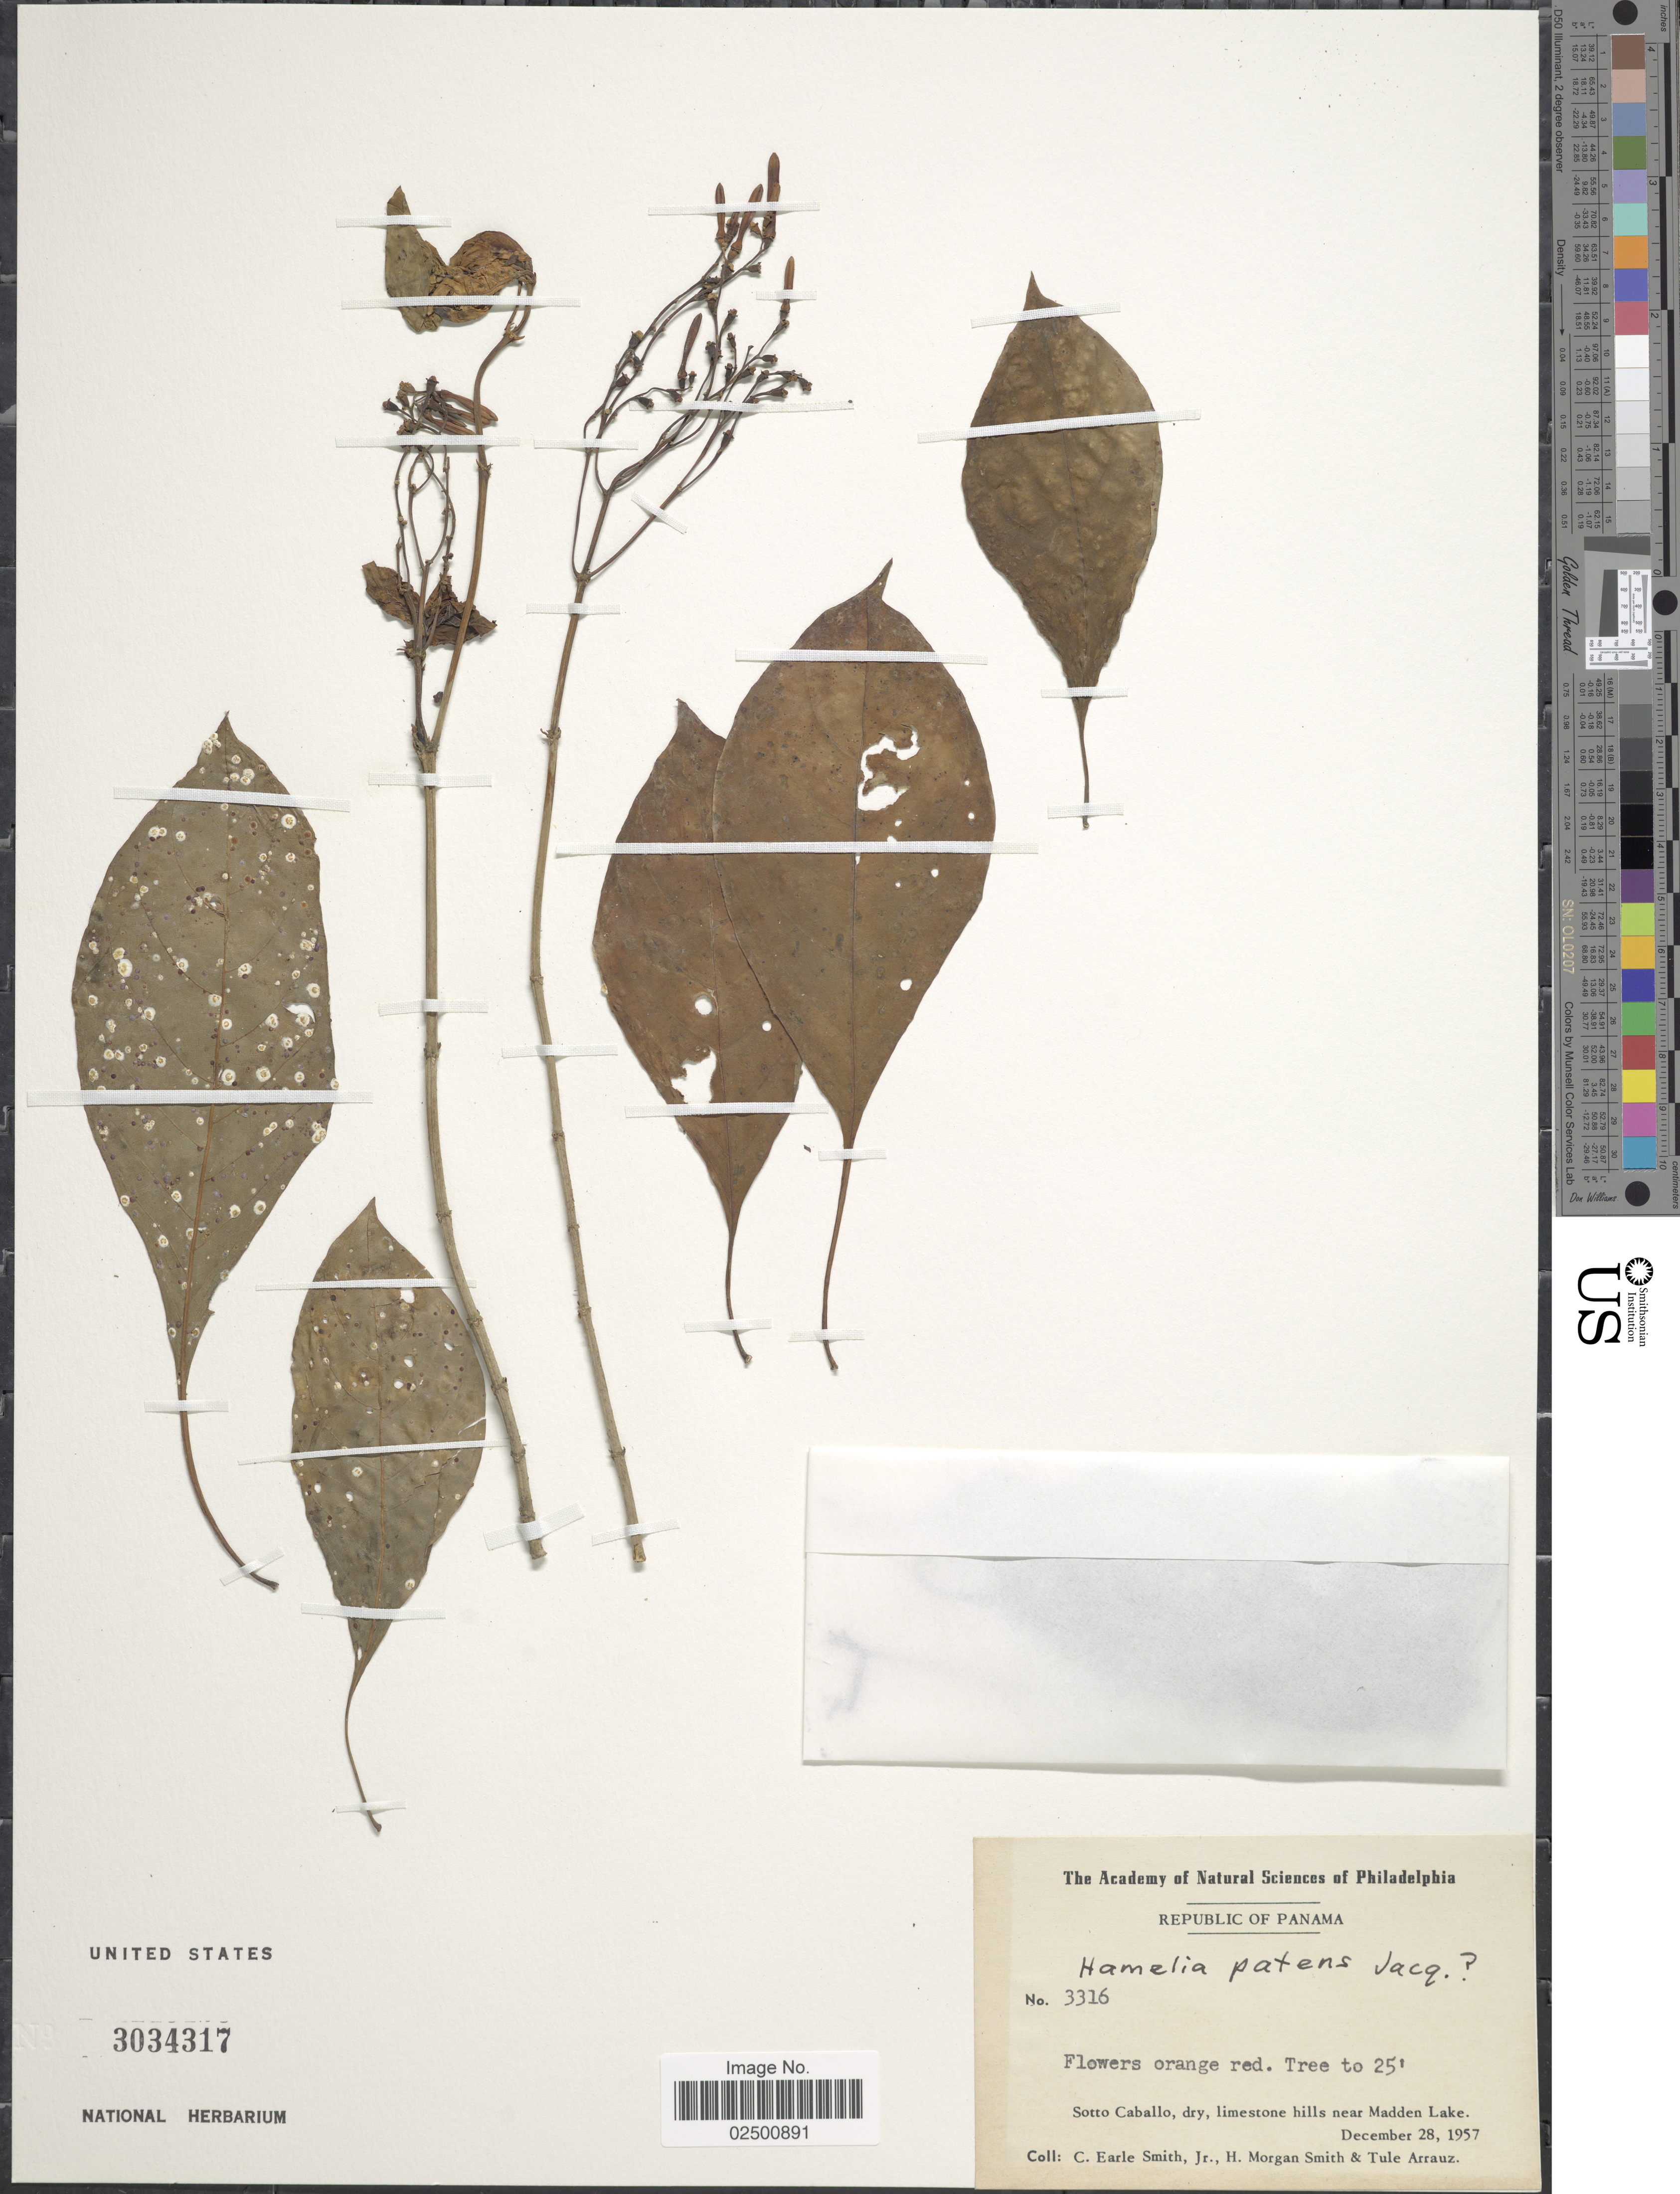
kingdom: Plantae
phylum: Tracheophyta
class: Magnoliopsida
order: Gentianales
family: Rubiaceae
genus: Hamelia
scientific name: Hamelia patens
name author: Jacq.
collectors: C. E. Smith Jr., H. M. Smith & T. Arrauz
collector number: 3316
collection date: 1957-12-28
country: Panama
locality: Sotto Caballo, limestone hills near Madden Lake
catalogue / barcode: US 3034317